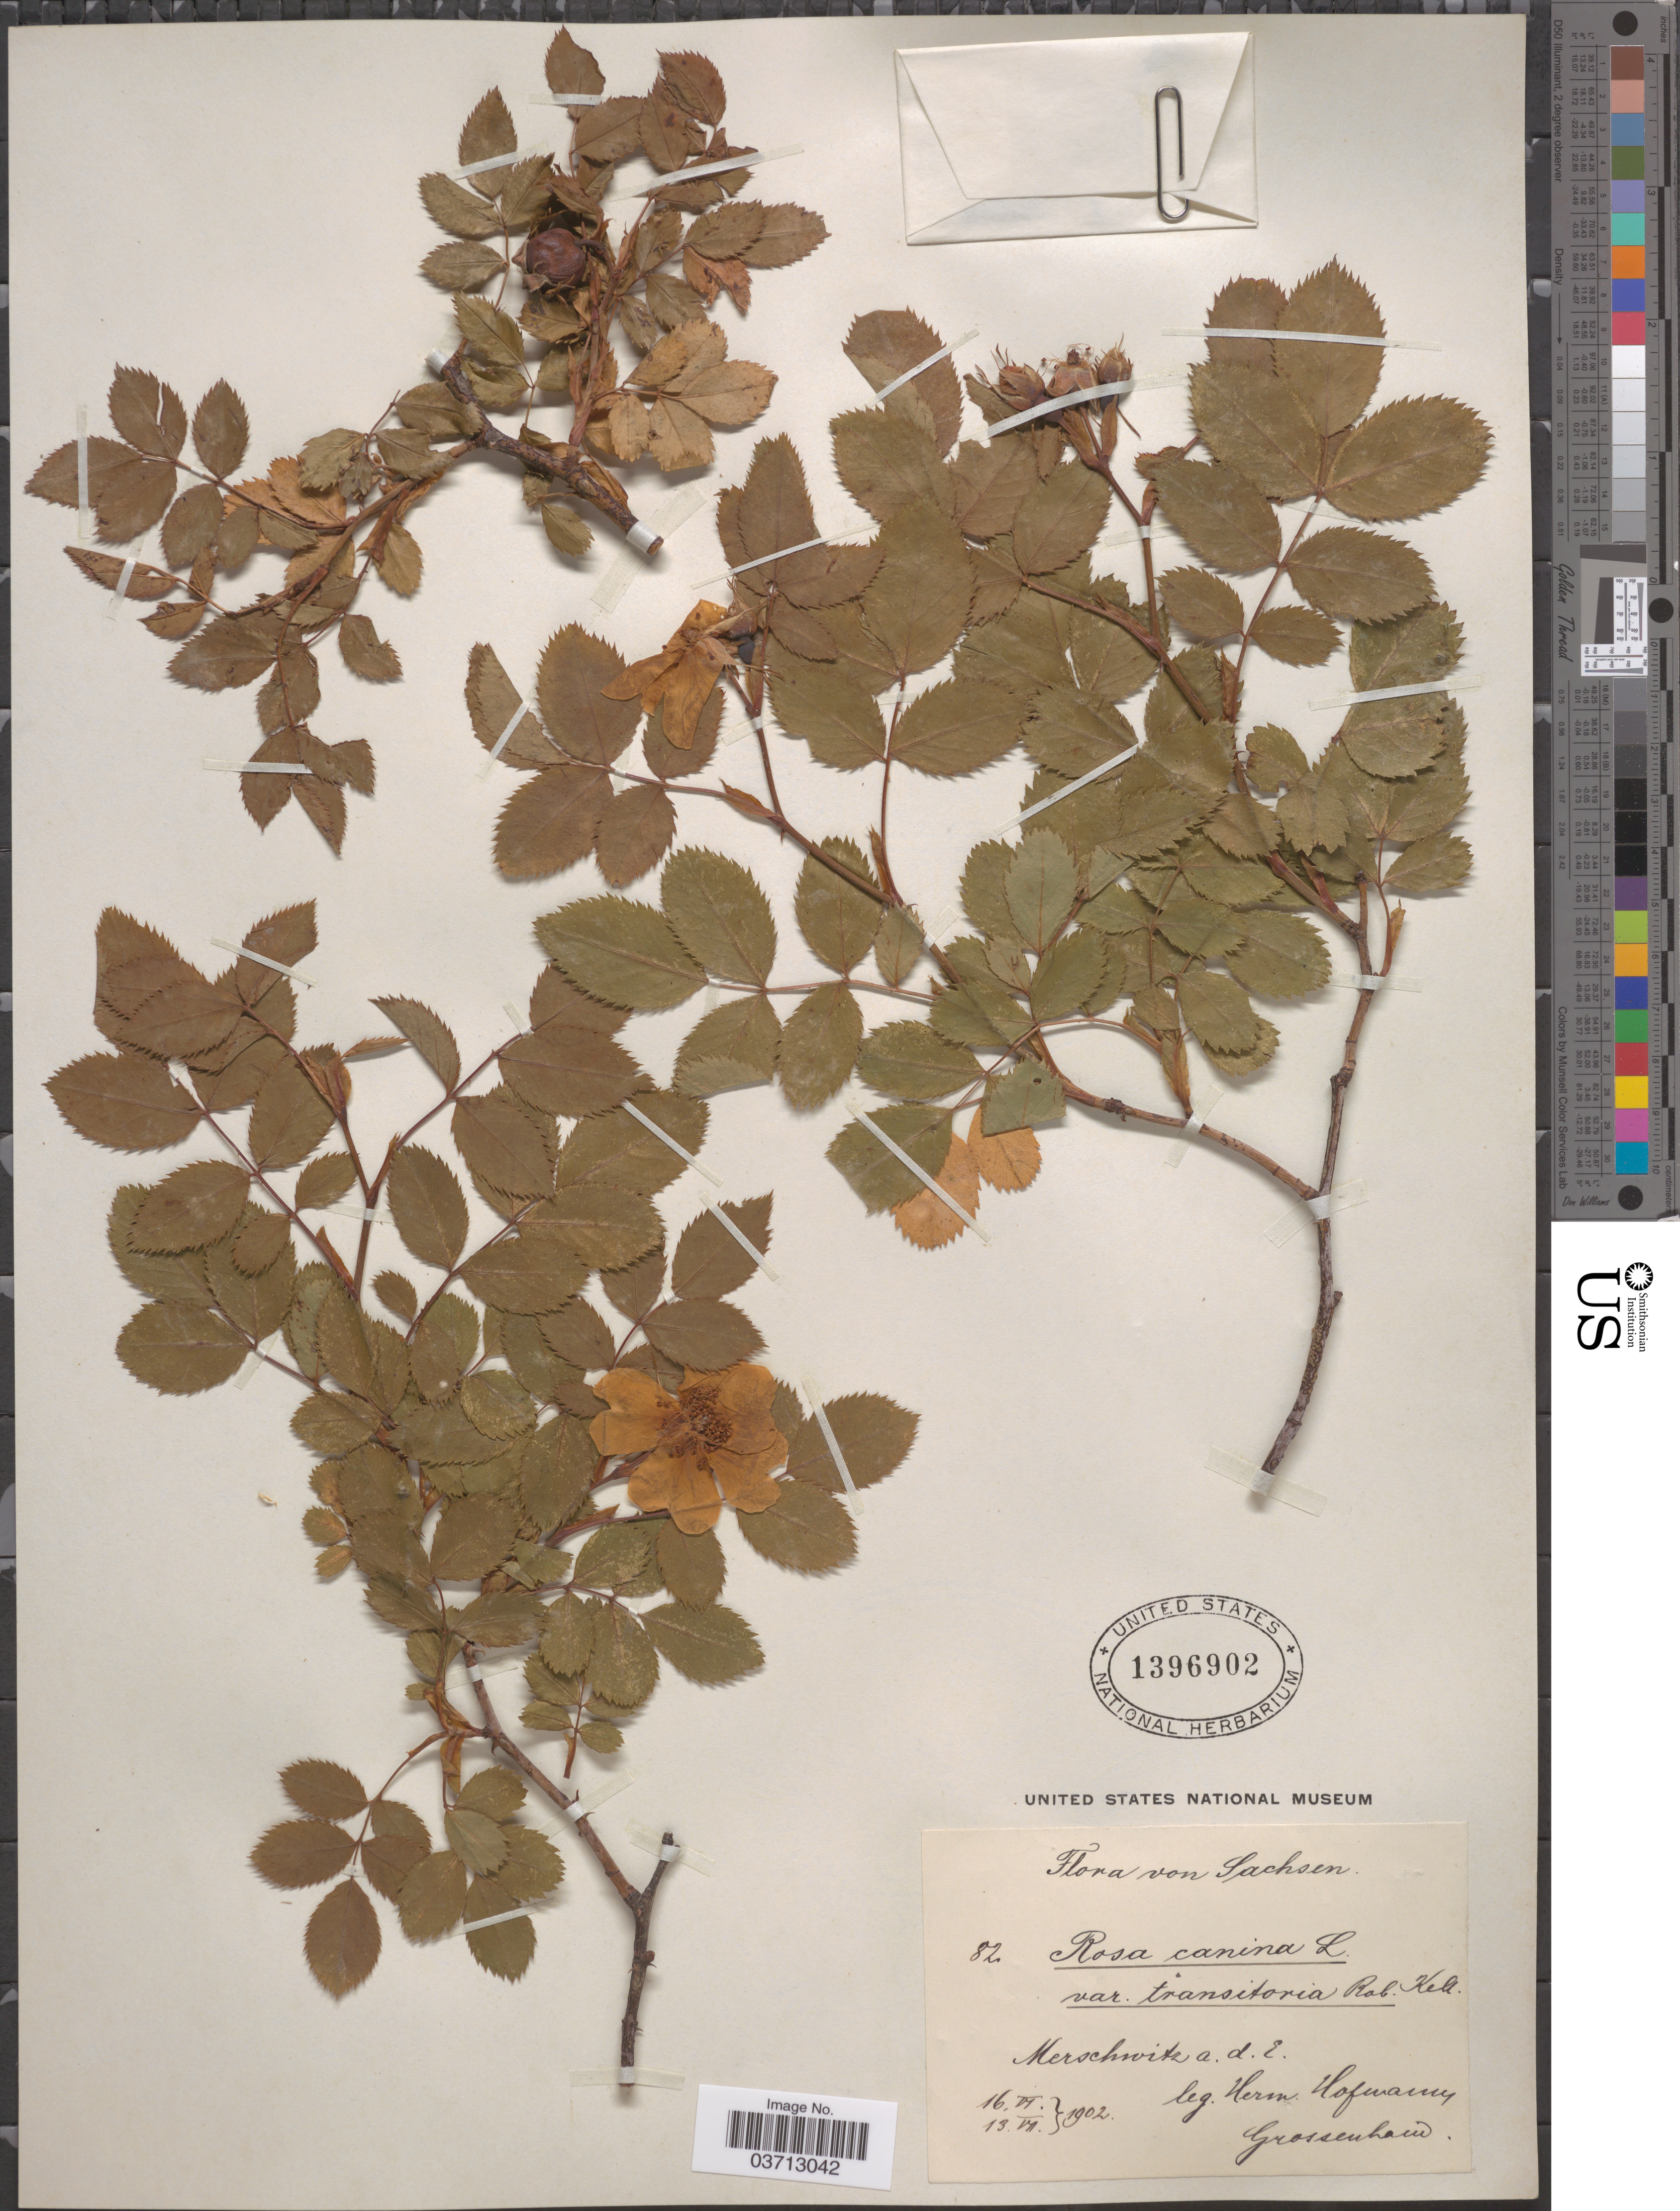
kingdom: Plantae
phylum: Tracheophyta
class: Magnoliopsida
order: Rosales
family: Rosaceae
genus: Rosa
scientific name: Rosa canina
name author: L.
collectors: H. Hofmann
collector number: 82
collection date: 1902-06-16/1902-07-13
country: Germany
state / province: Sachsen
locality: Merschwitz a.d.E.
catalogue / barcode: US 1396902